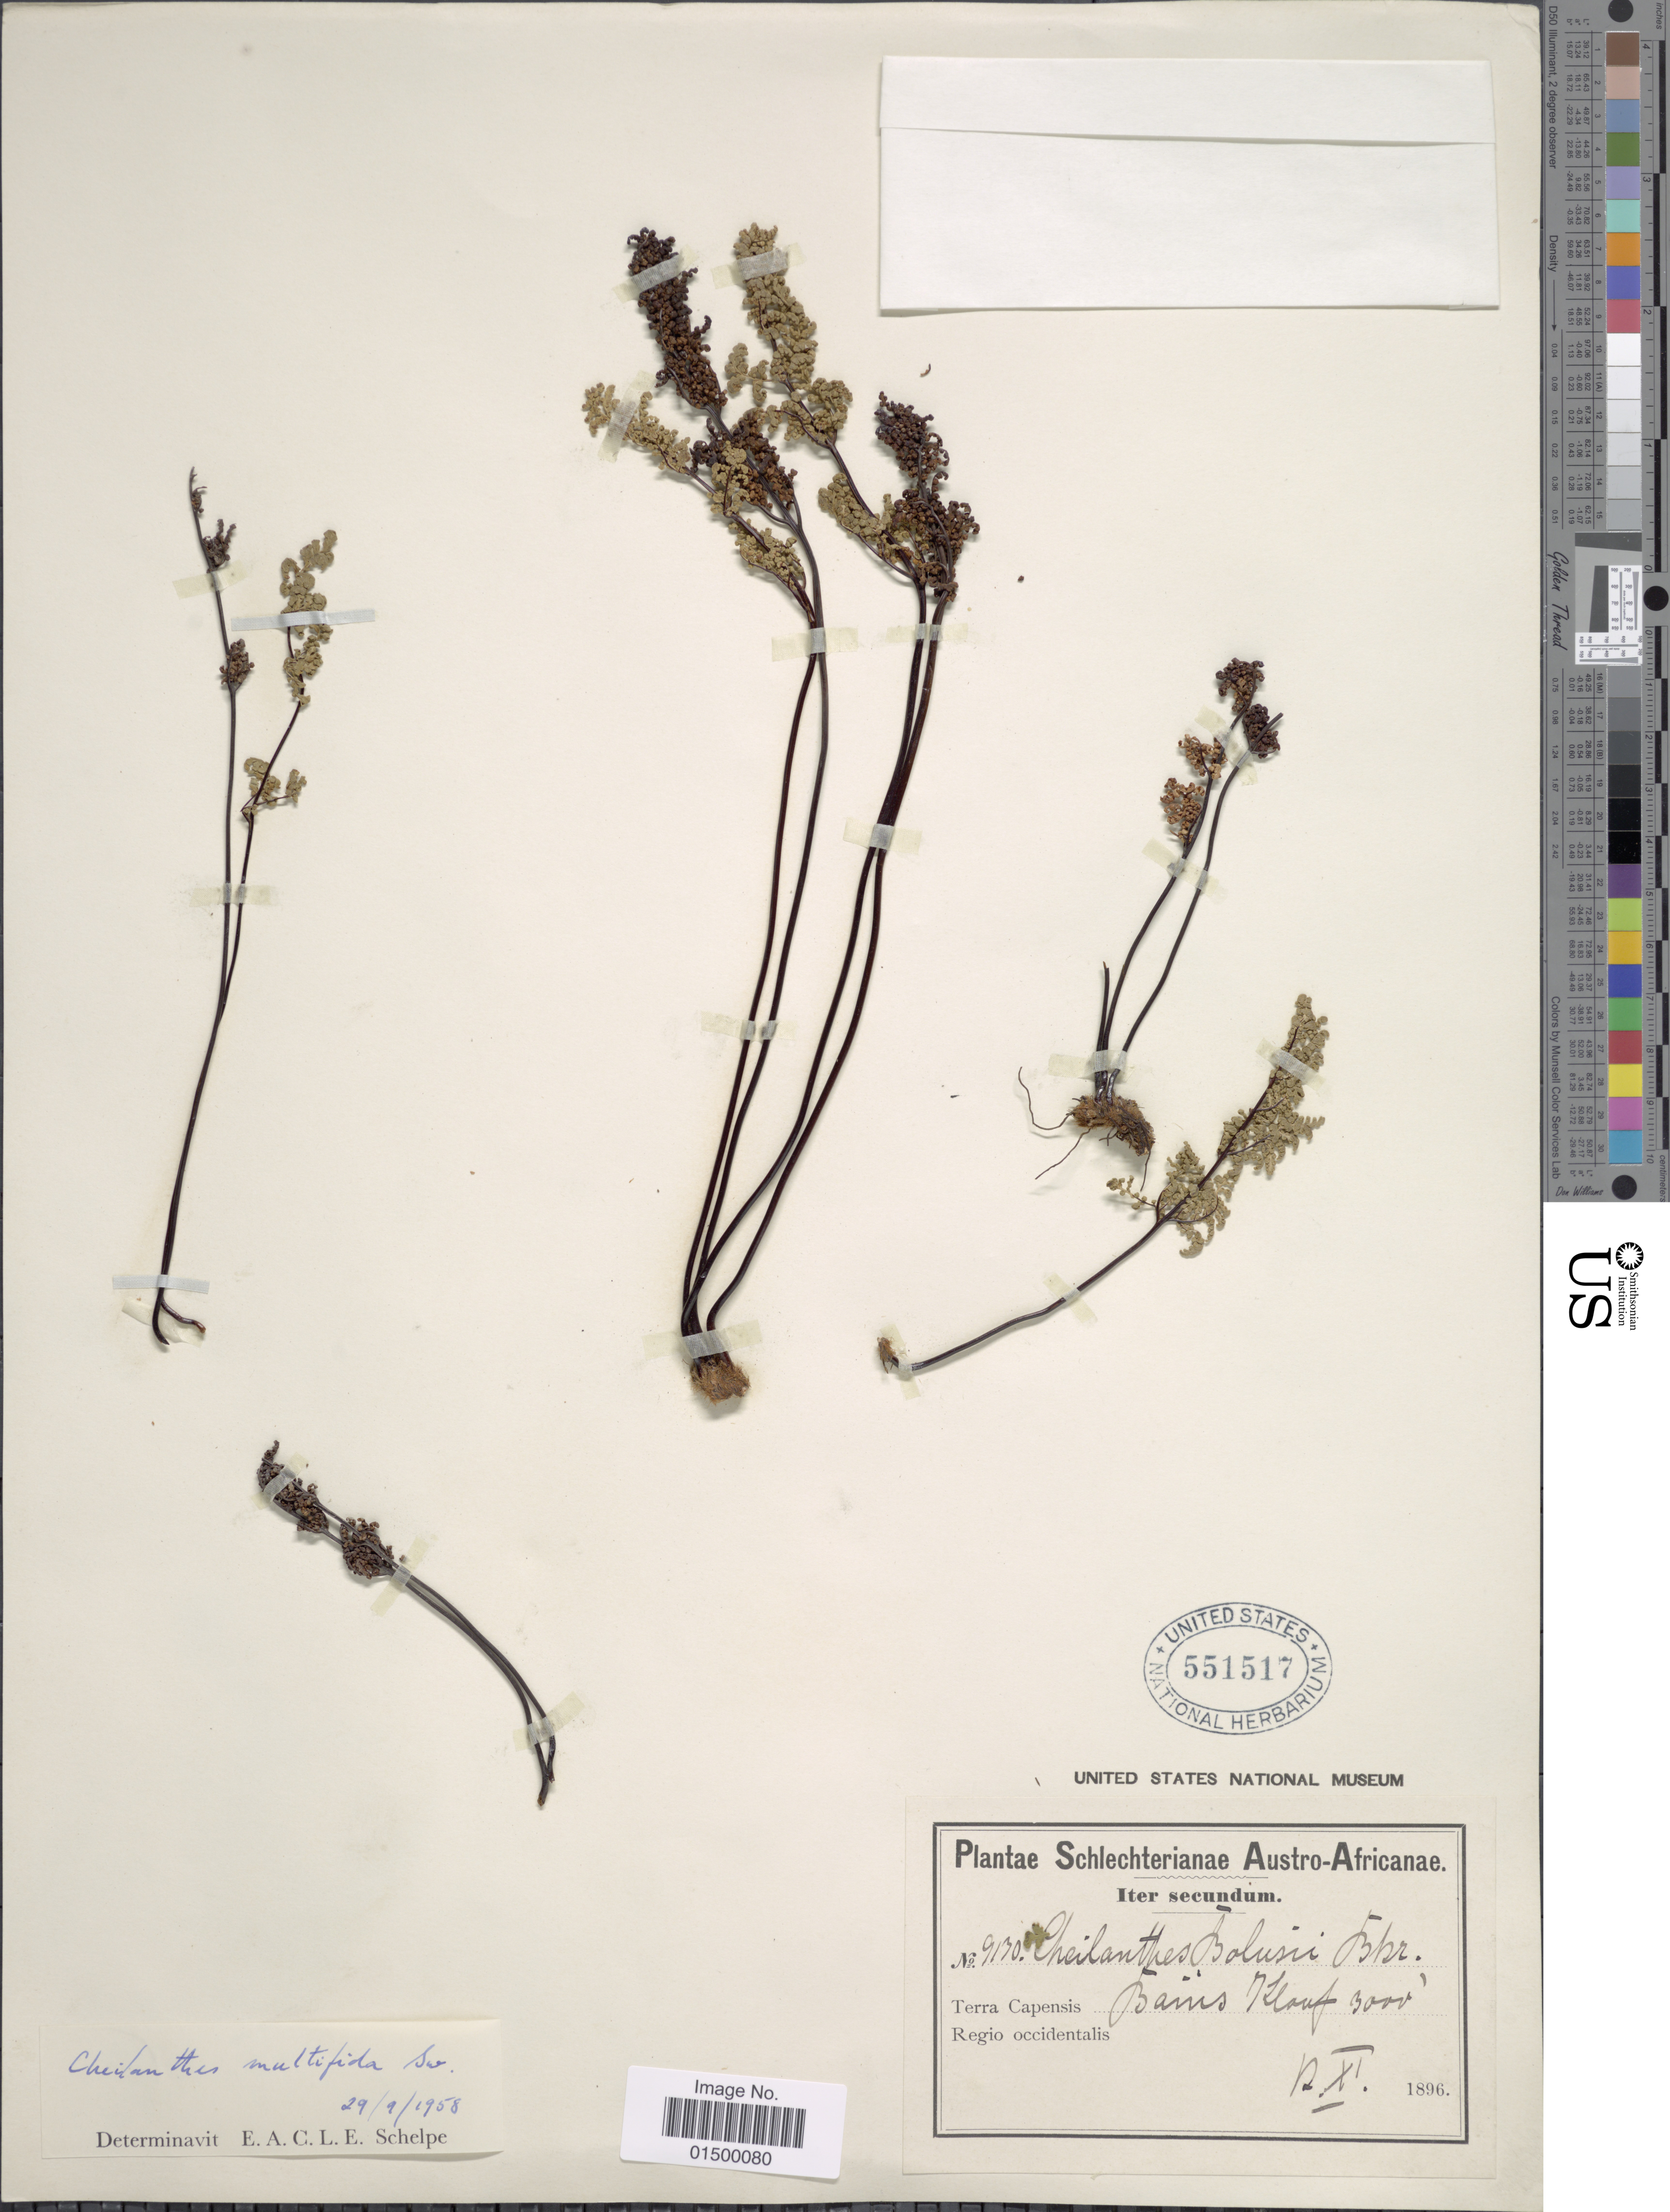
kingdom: Plantae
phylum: Tracheophyta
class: Polypodiopsida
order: Polypodiales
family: Pteridaceae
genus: Cheilanthes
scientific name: Cheilanthes multifida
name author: Sw.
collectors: Schlechter, --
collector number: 9130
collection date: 1896-11-12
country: South Africa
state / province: Western Cape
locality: Austro-Africanae. Terra Capensis Banos Klouf,Regio occidentalis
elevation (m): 914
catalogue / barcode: US 551517